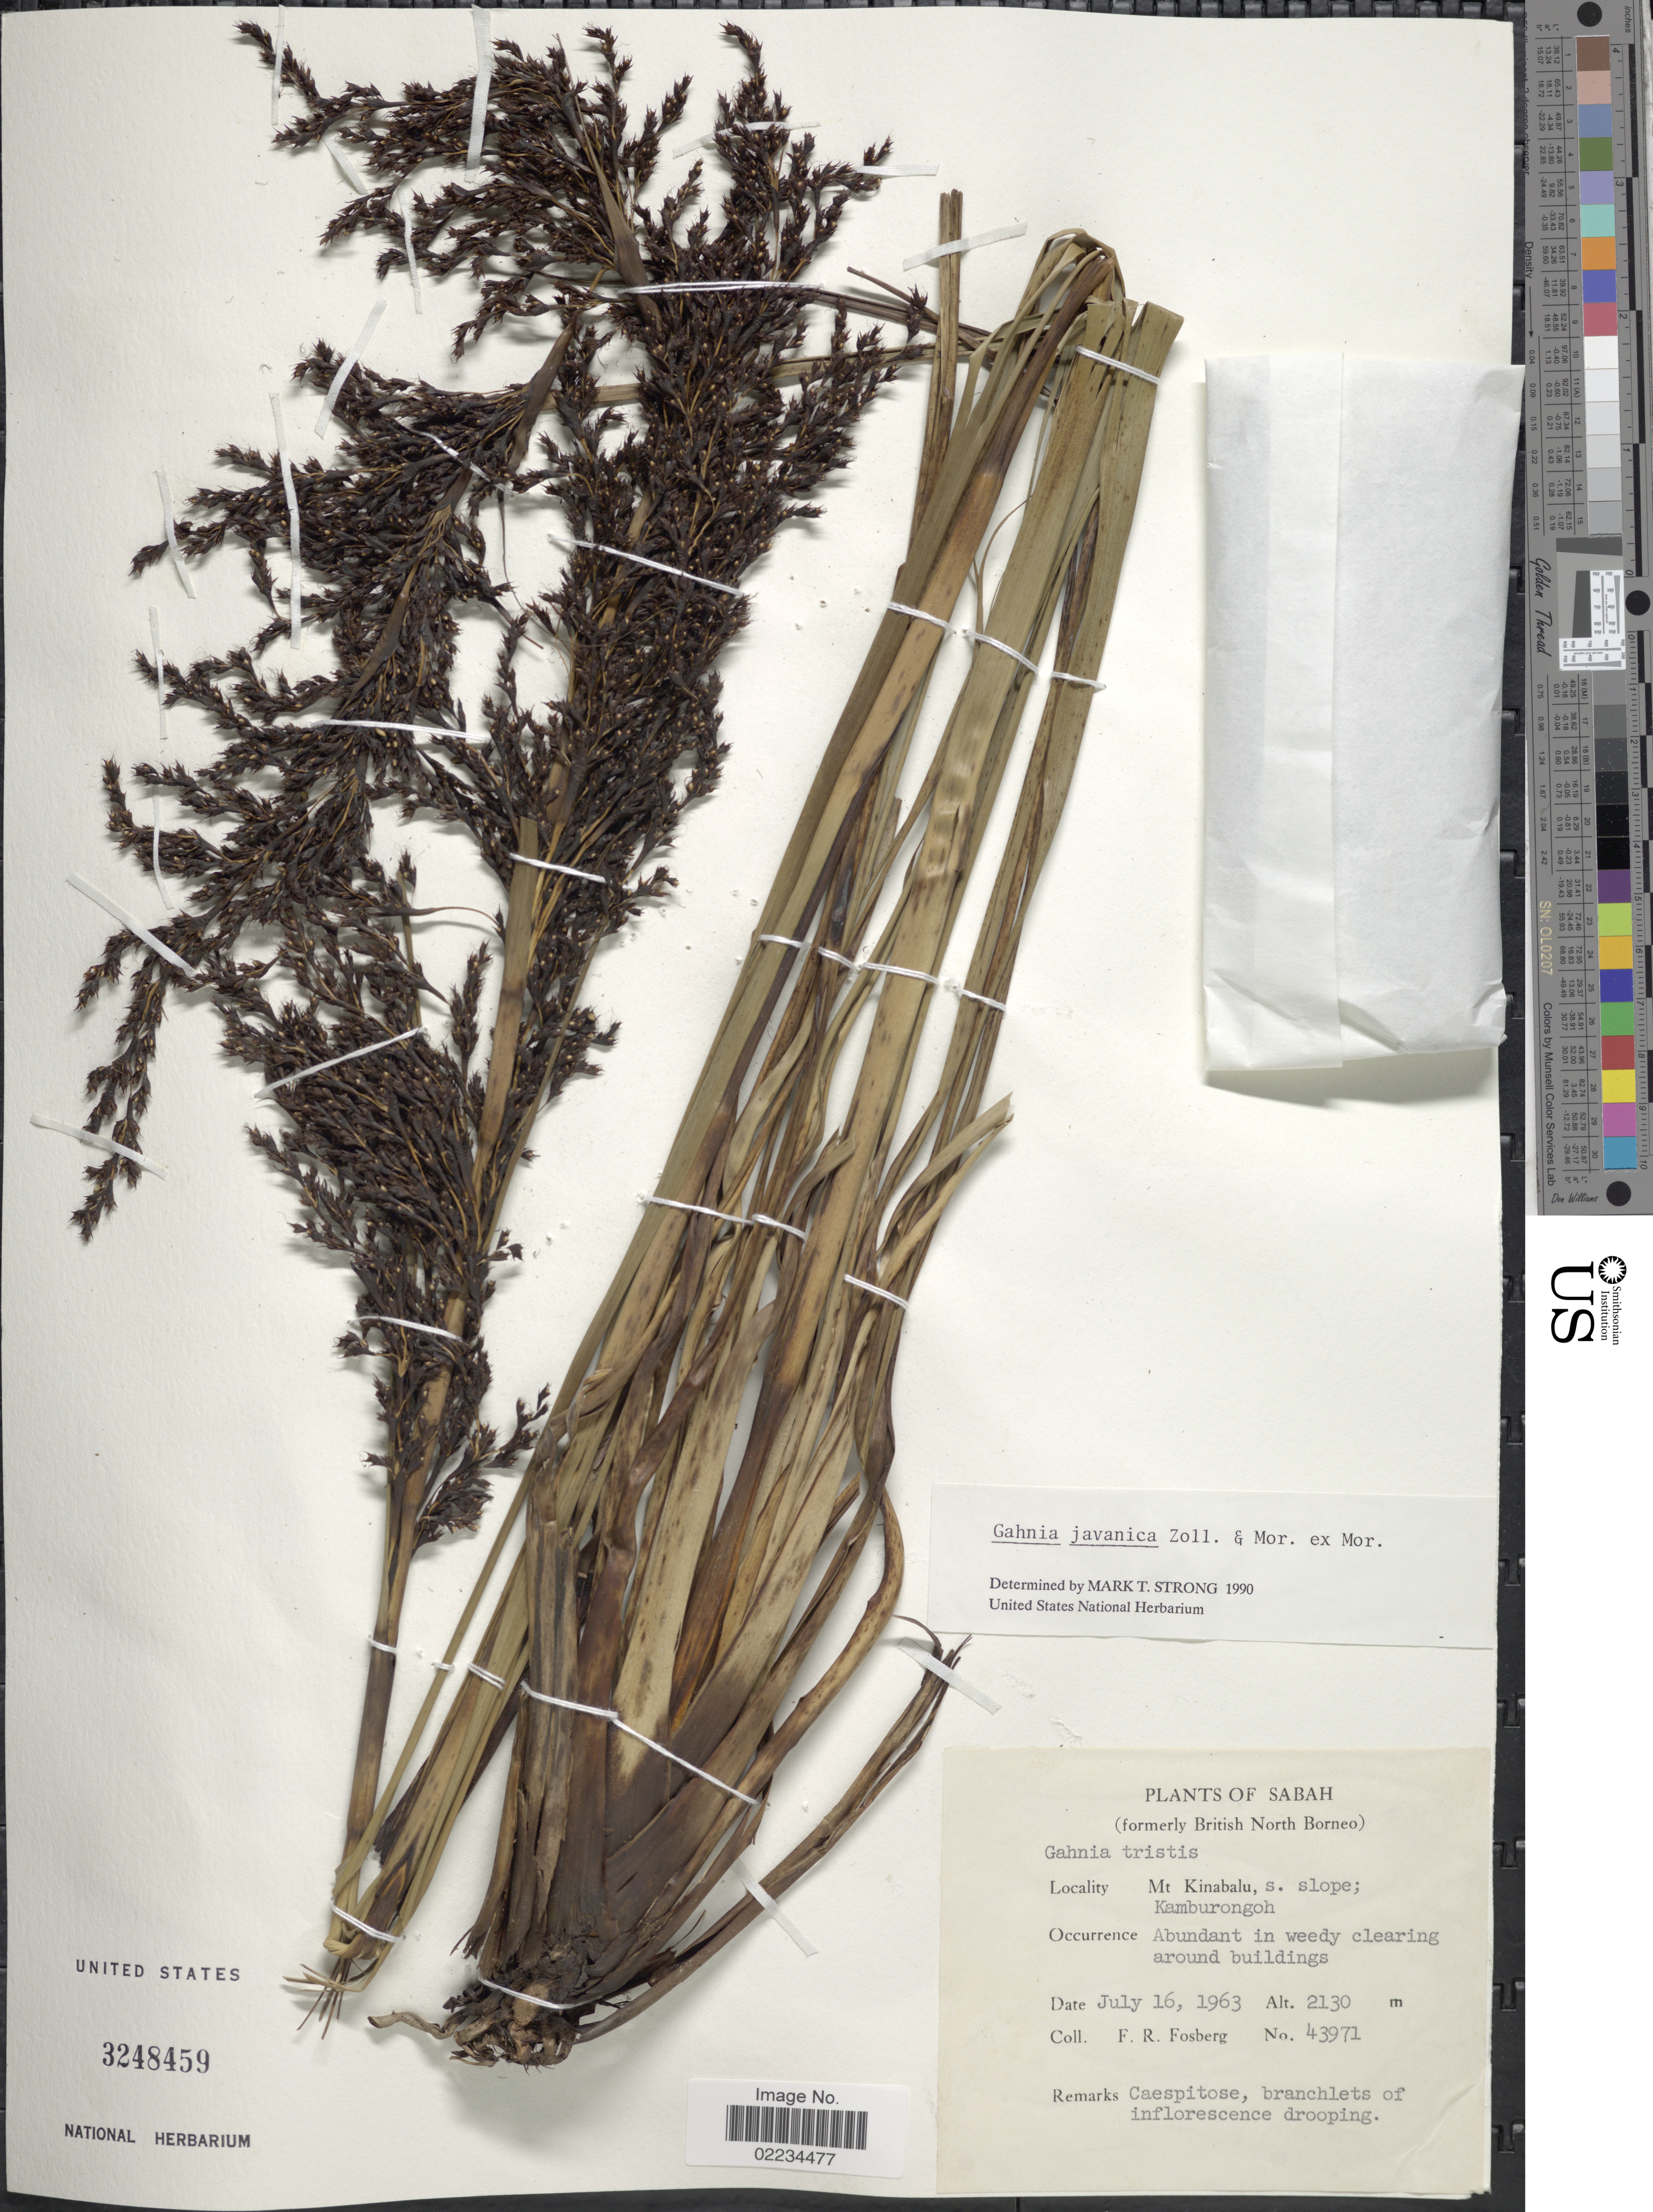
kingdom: Plantae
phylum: Tracheophyta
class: Liliopsida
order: Poales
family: Cyperaceae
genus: Gahnia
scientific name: Gahnia javanica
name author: Moritzi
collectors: F. R. Fosberg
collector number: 43971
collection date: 1963-07-16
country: Malaysia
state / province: Sabah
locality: (formerly British North Borneo), Mt Kinabalu, s. slope; Kamburongoh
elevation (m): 2130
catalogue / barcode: US 3248459